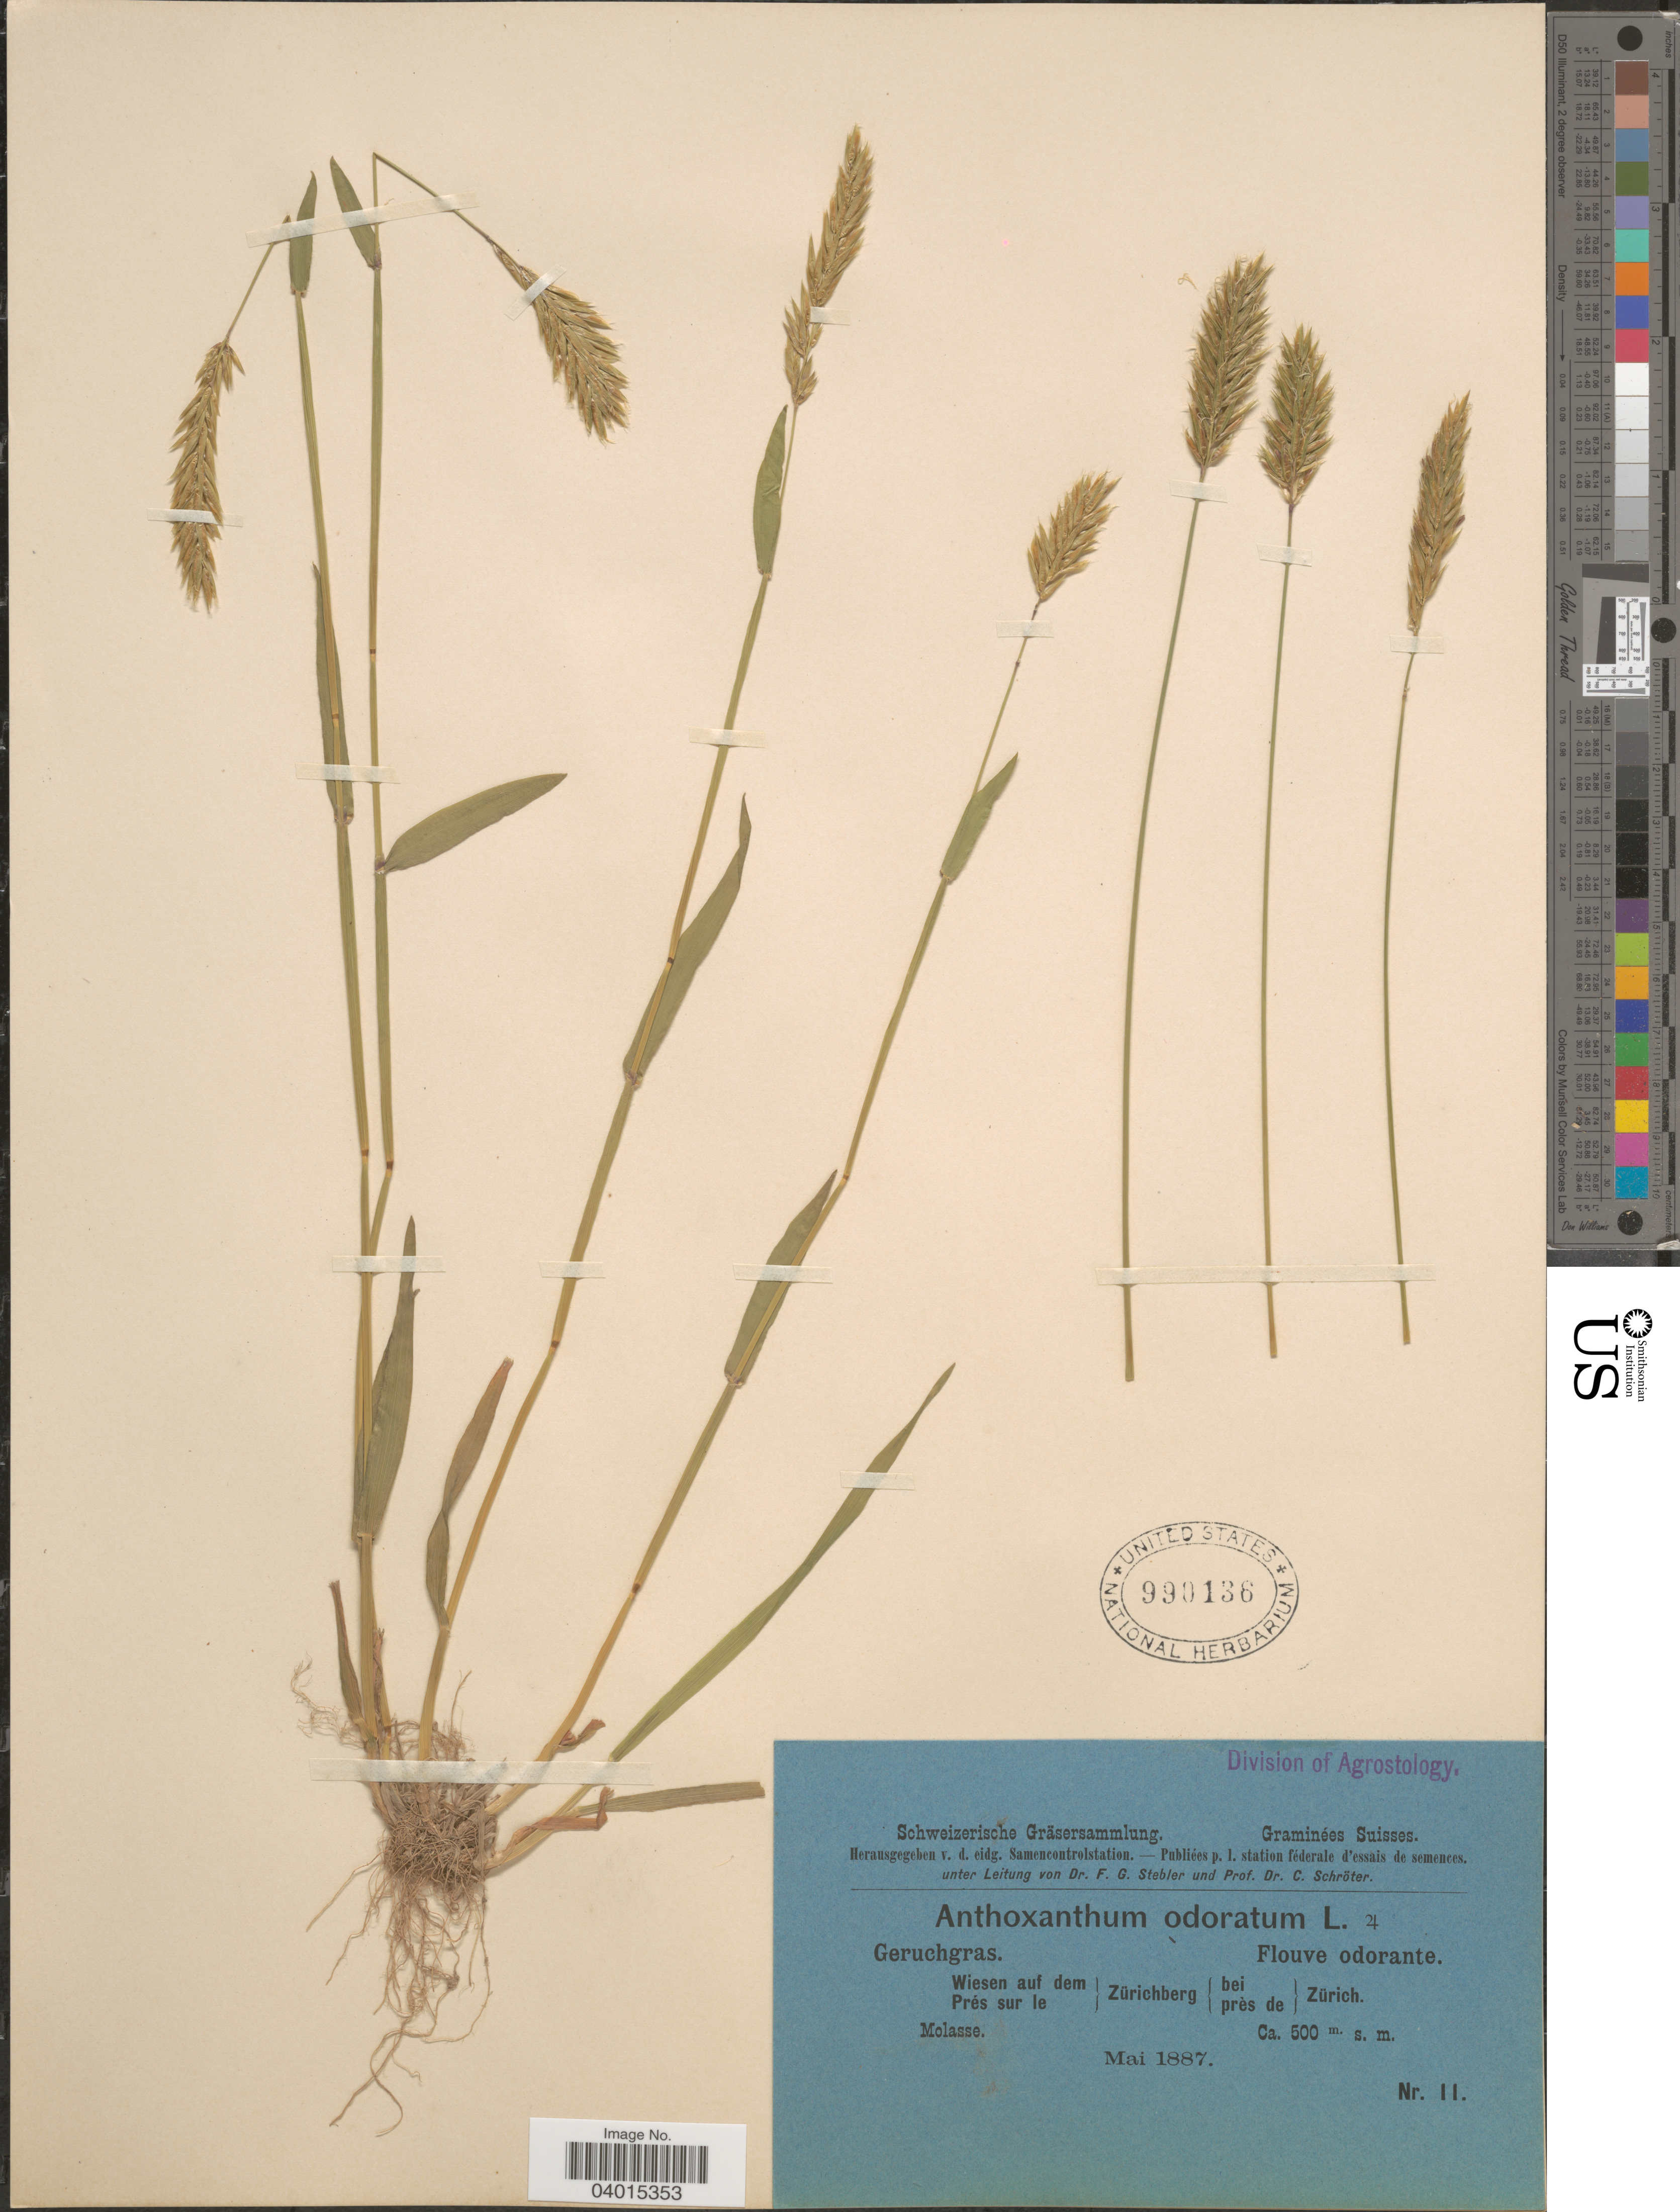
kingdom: Plantae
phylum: Tracheophyta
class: Liliopsida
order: Poales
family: Poaceae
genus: Anthoxanthum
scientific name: Anthoxanthum odoratum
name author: L.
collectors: Stebler, F.G. & Schröter, C.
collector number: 11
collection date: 1887-05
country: Switzerland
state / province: Zurich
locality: Suisses. Wiesen auf dem Prés sur le Zürichberg bei près de Zürich. Molasse.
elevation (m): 500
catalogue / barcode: US 990136